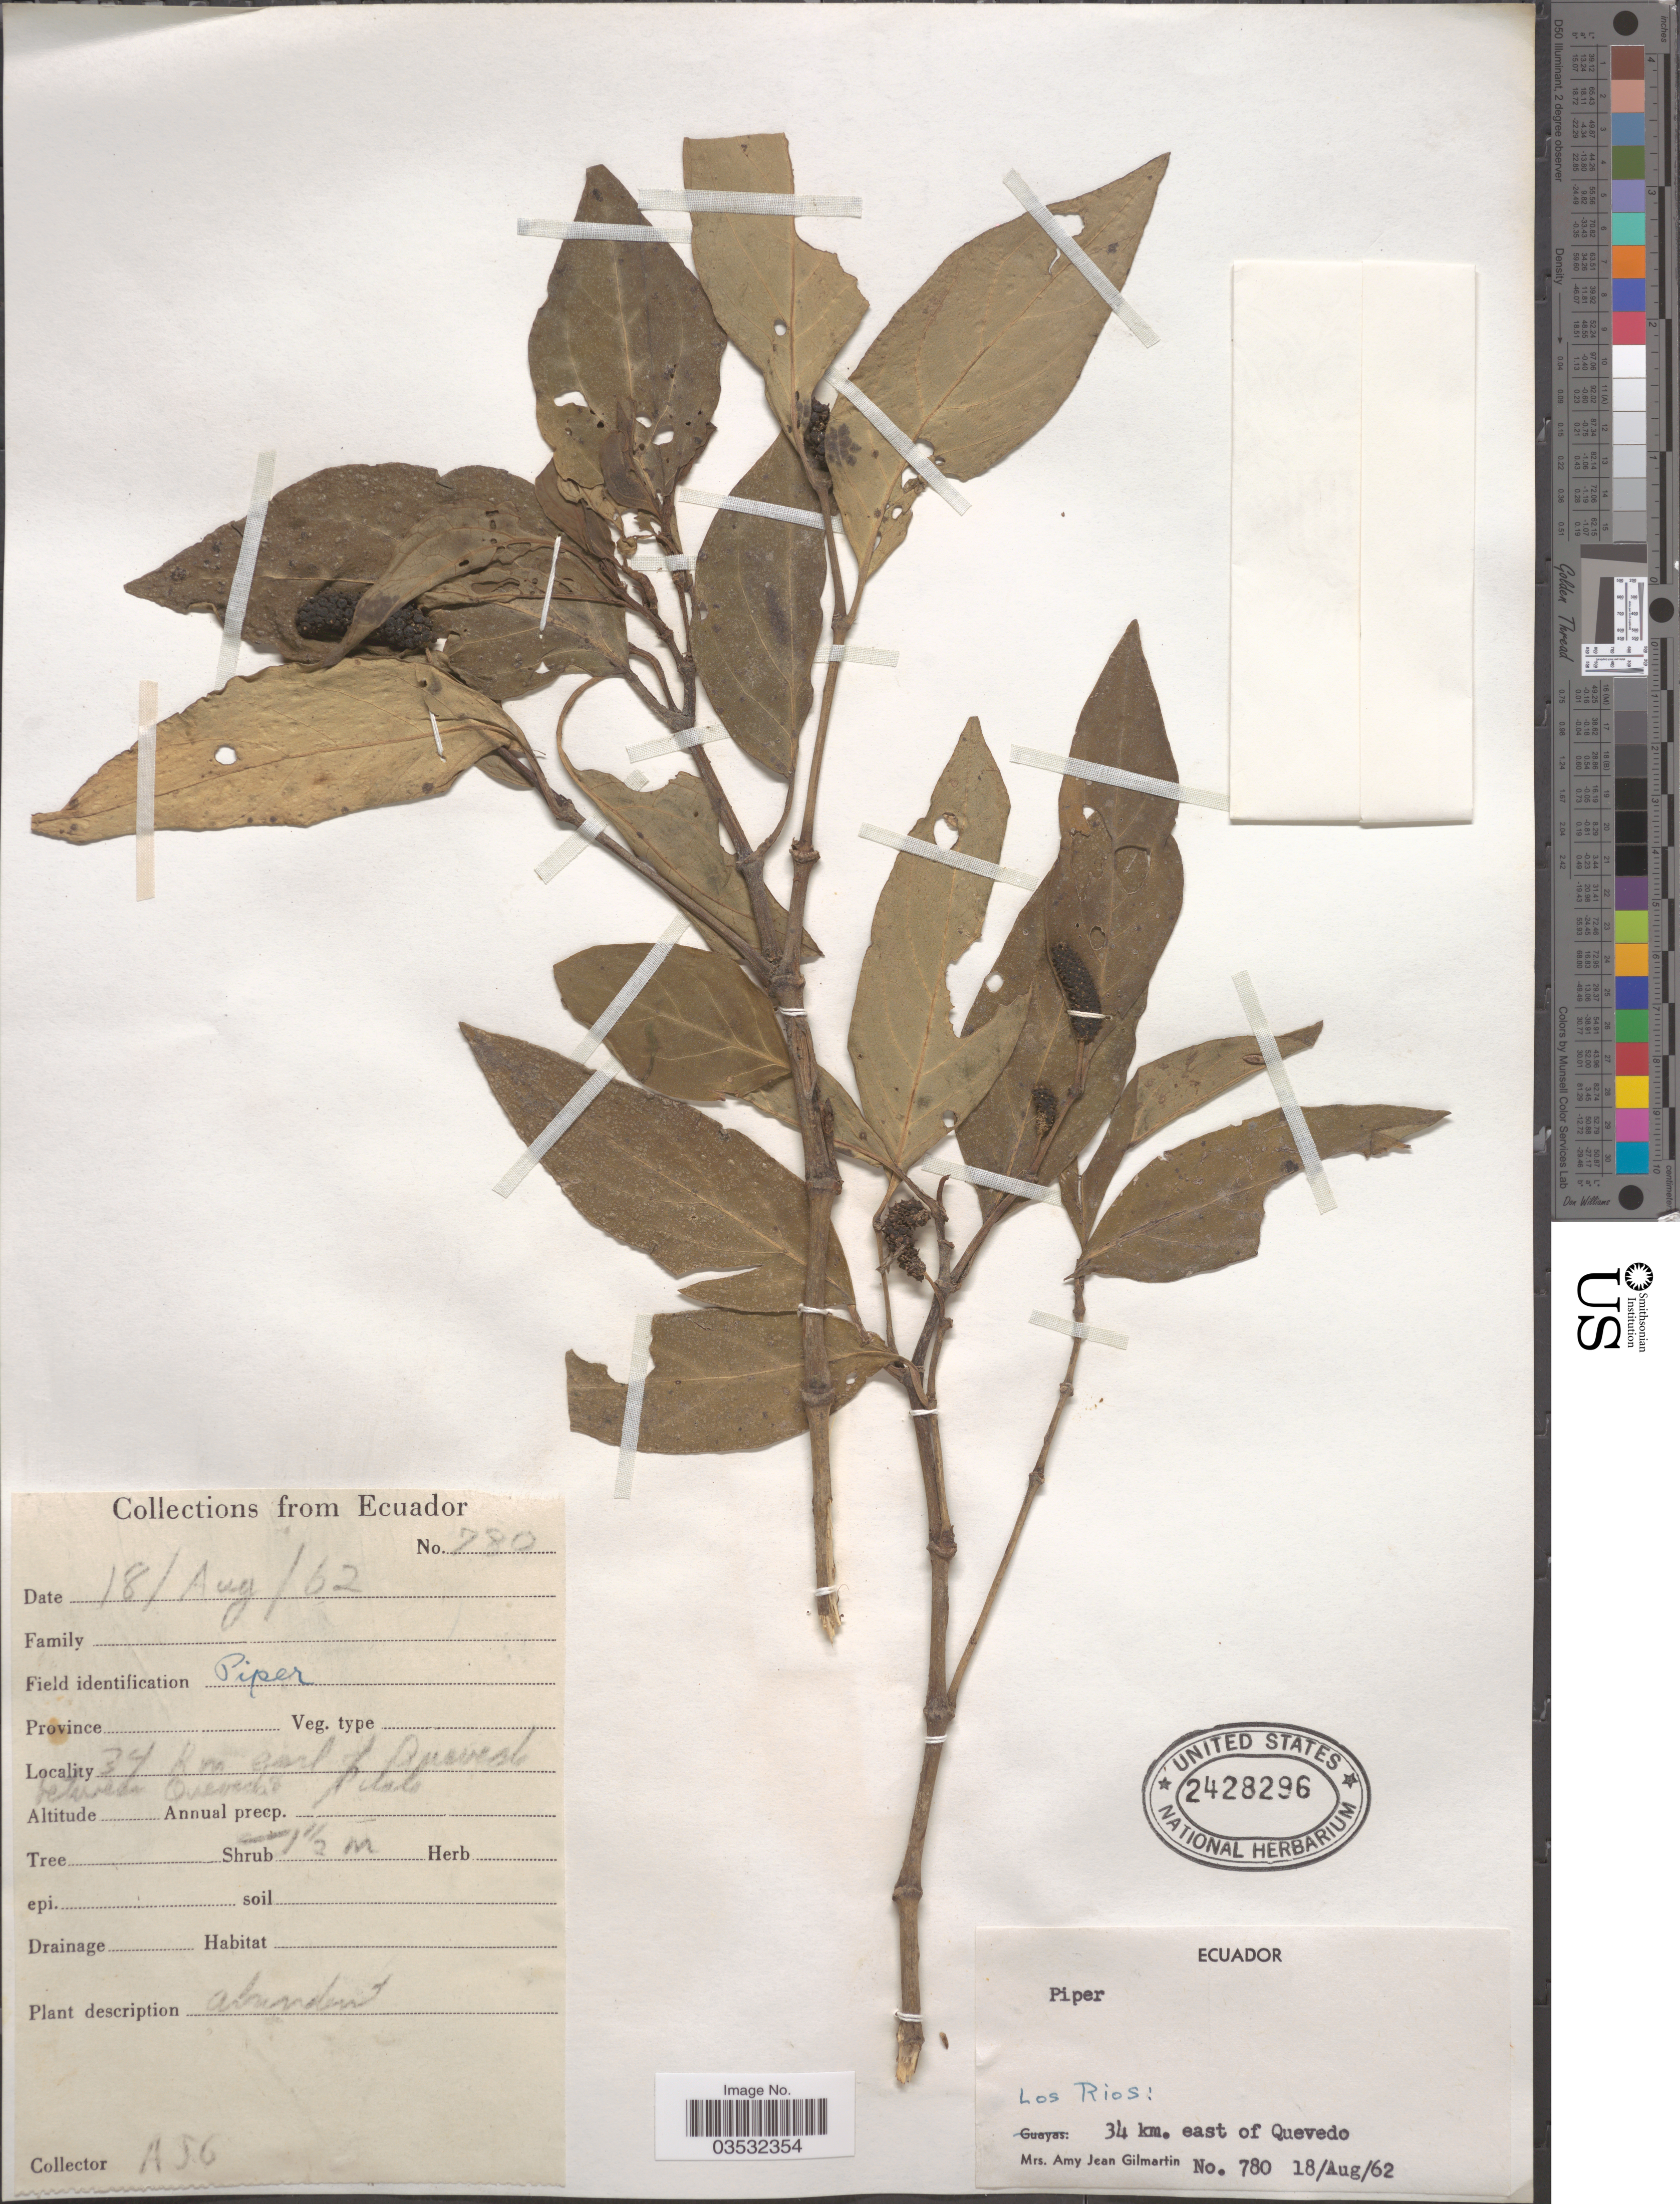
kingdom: Plantae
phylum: Tracheophyta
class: Magnoliopsida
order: Piperales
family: Piperaceae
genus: Piper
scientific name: Piper sp.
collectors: A. Gilmartin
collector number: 780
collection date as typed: Transcribed d/m/y: 18/8/62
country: Ecuador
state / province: Los Ríos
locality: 34 km. east of Quevedo. Between Quevedo Pitalo [interpreted].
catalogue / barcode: US 2428296